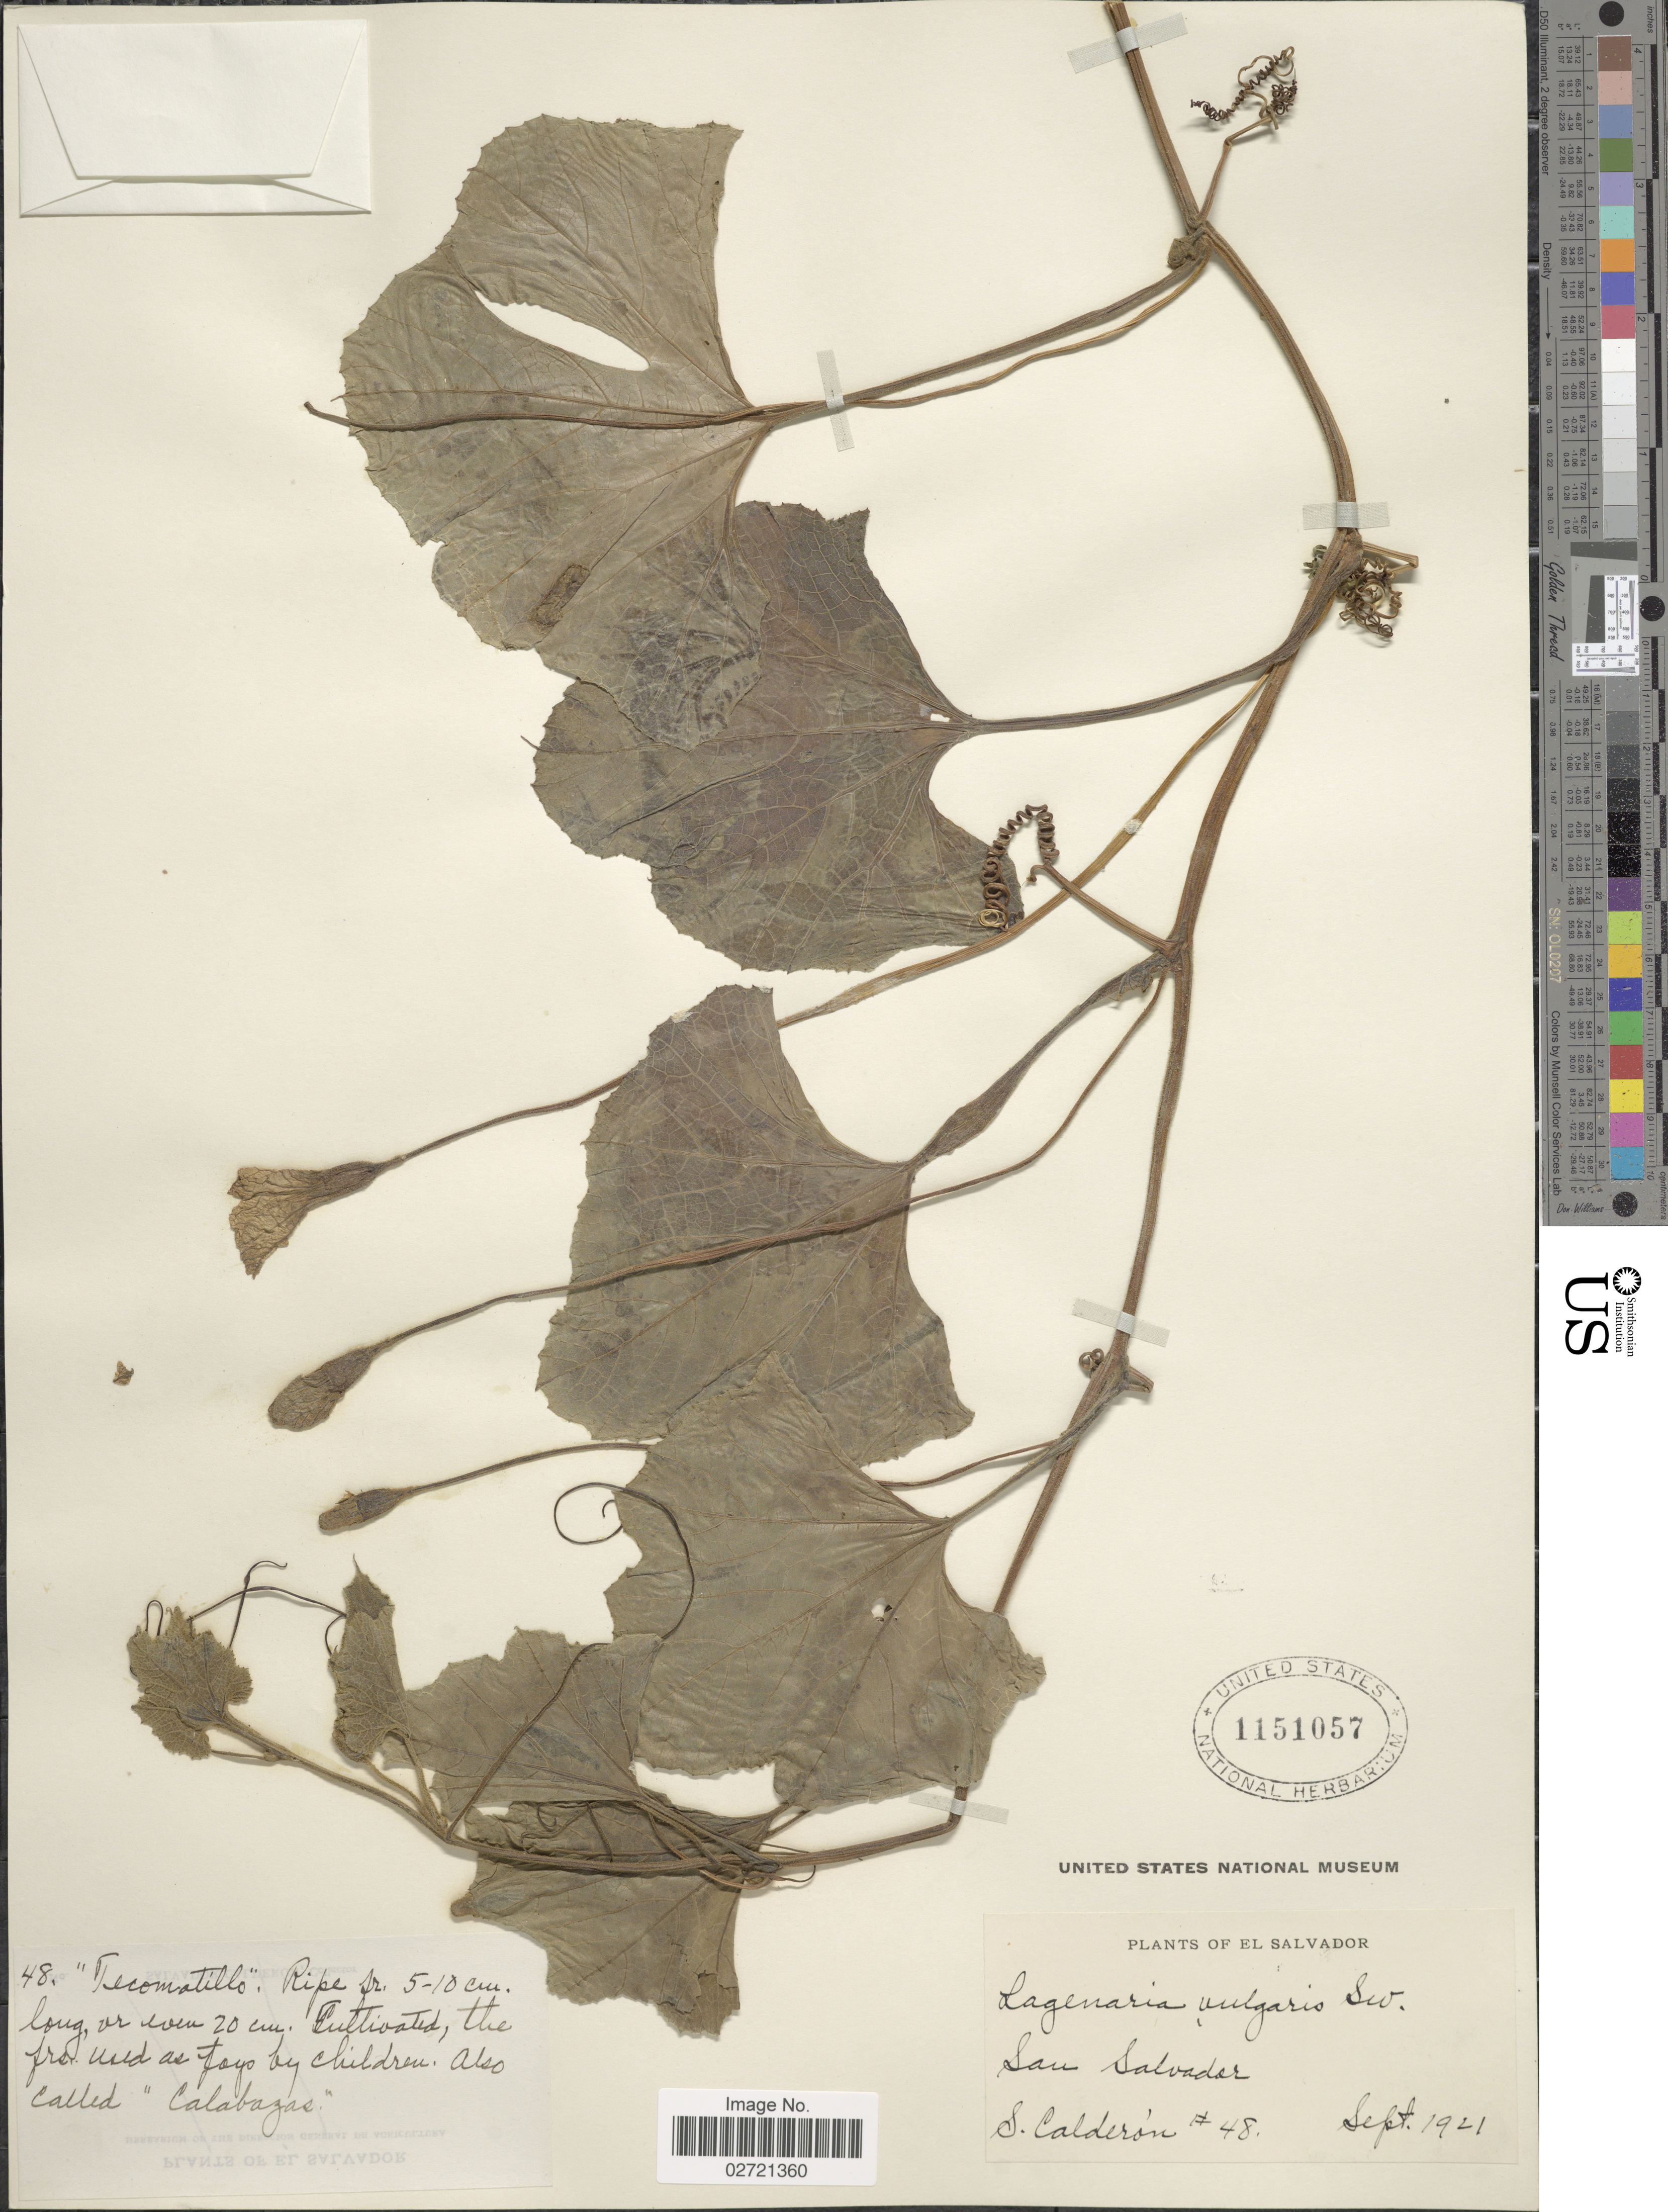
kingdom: Plantae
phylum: Tracheophyta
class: Magnoliopsida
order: Cucurbitales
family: Cucurbitaceae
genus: Lagenaria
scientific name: Lagenaria siceraria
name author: (Molina) Standl.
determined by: Nee, Michael H.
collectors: S. Calderón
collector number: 48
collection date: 1921-09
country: El Salvador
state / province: San Salvador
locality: San Salvador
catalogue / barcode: US 1151057